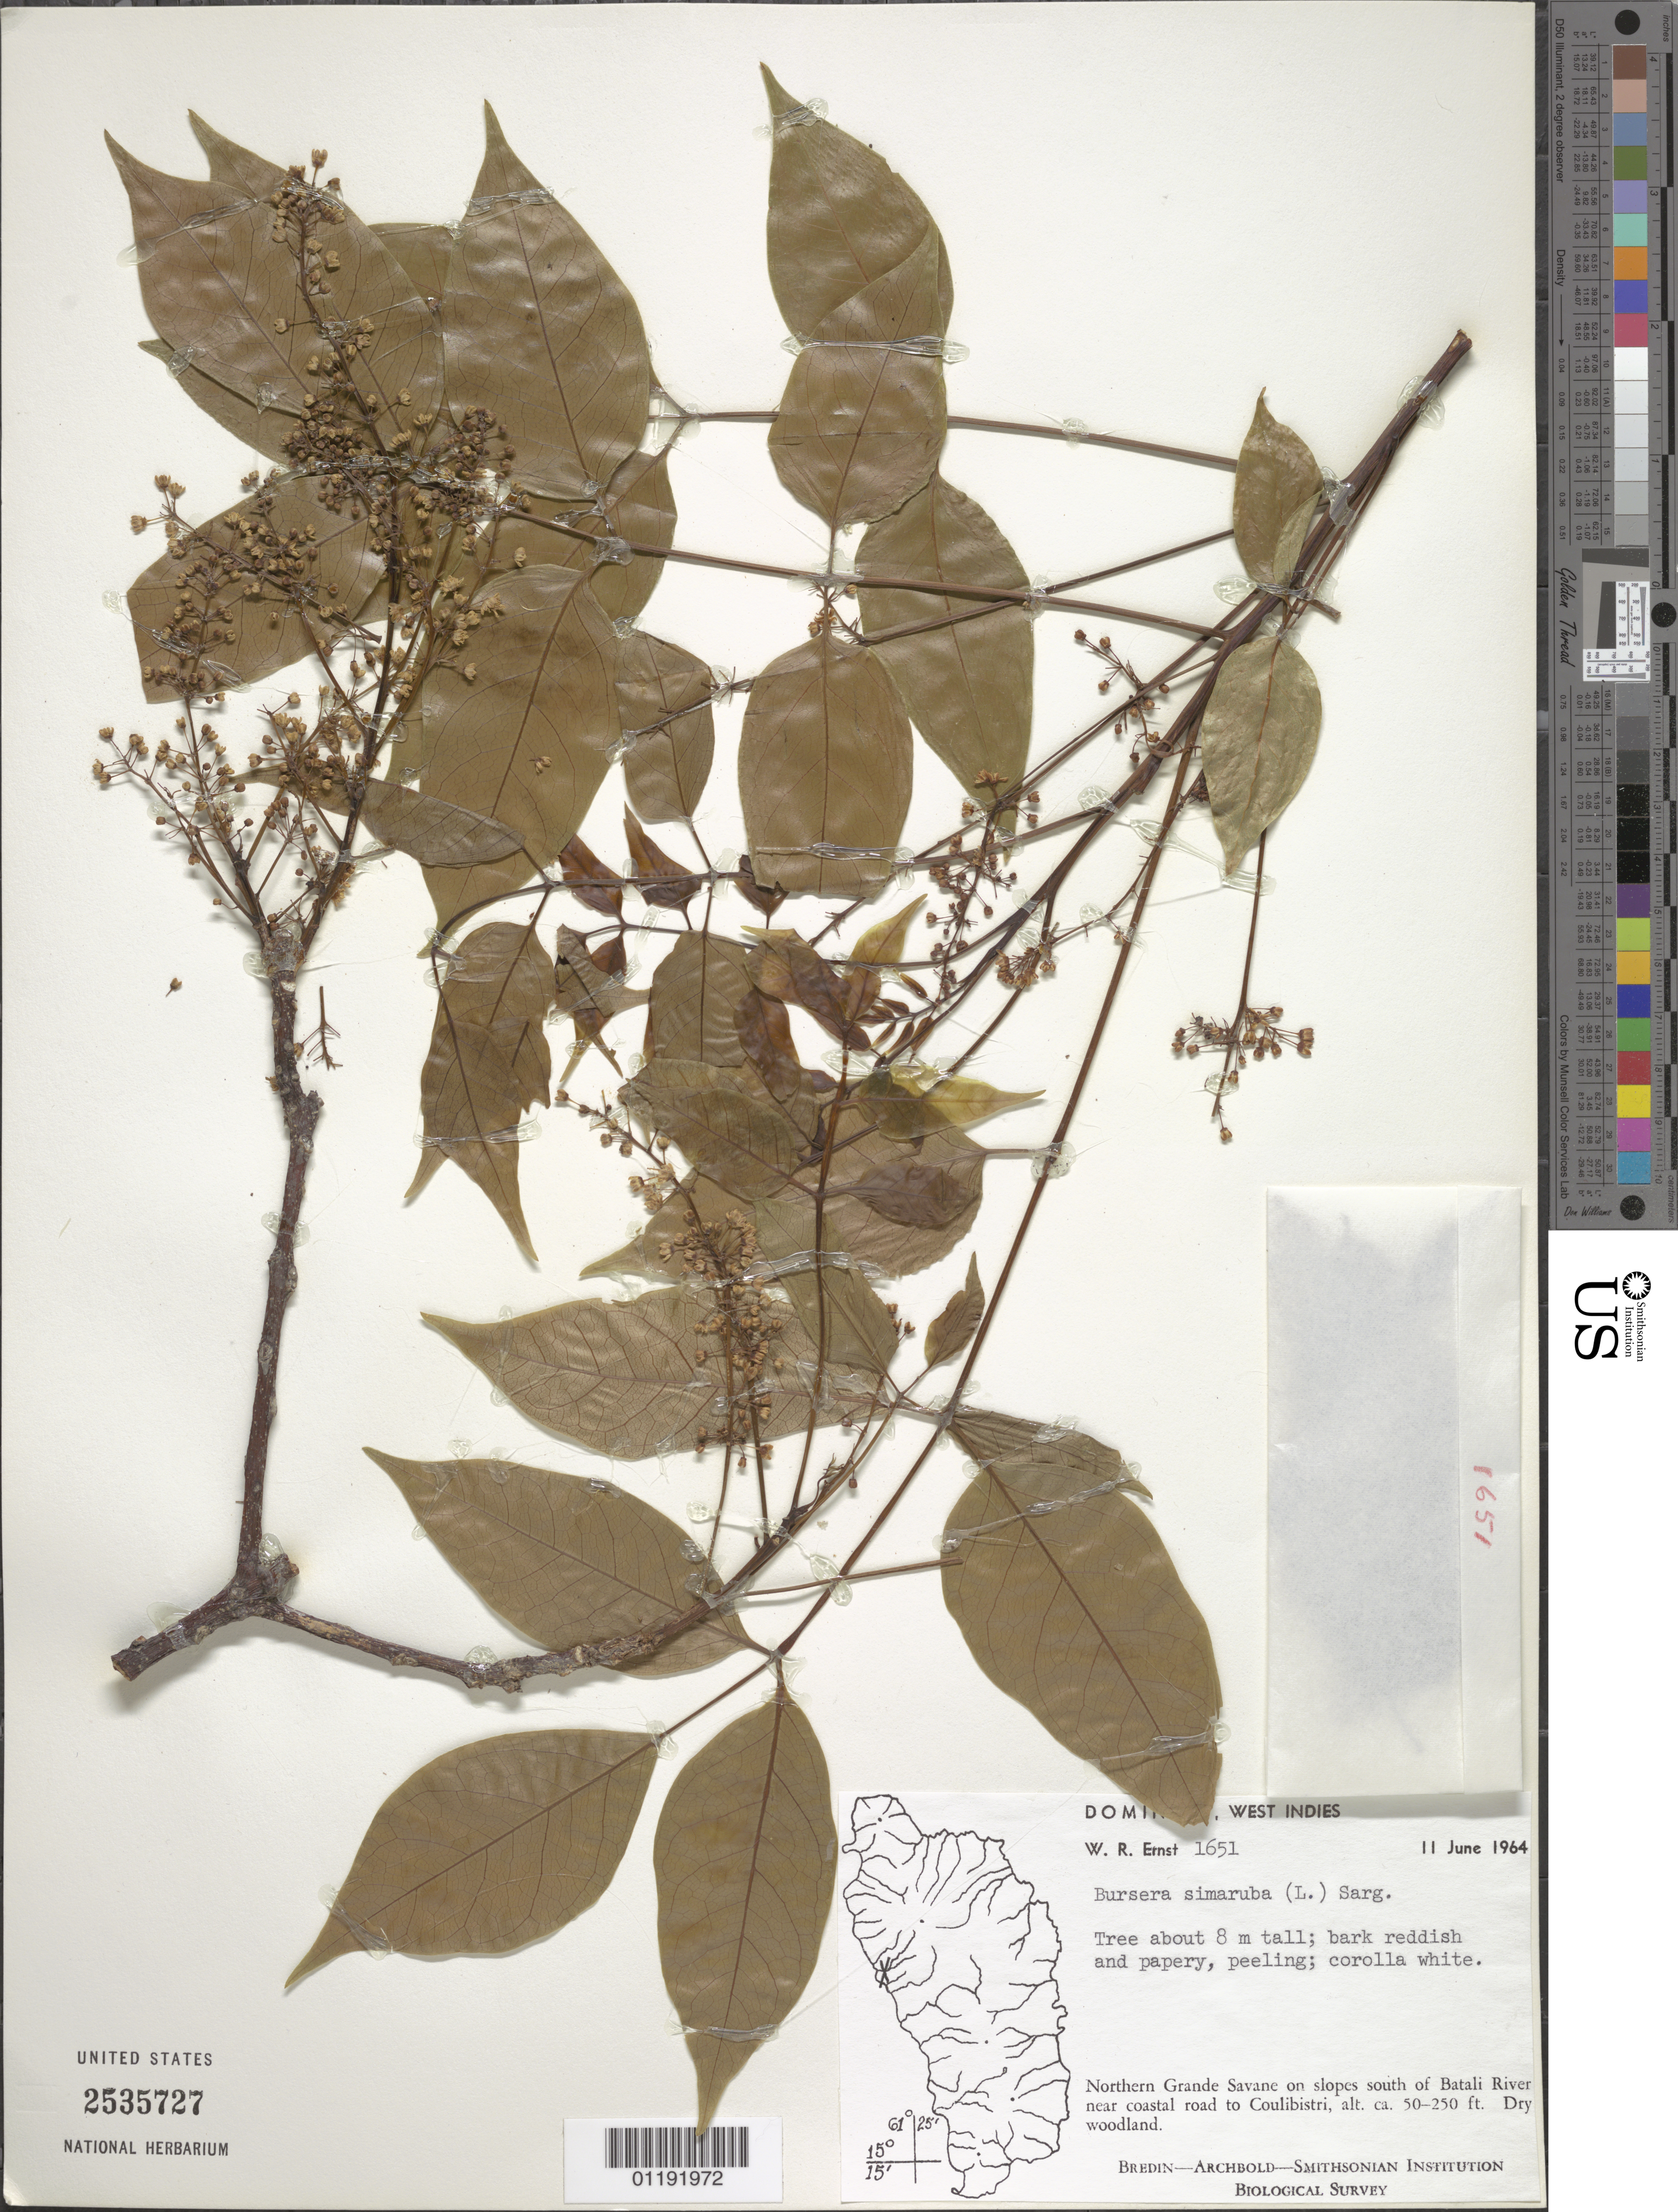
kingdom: Plantae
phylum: Tracheophyta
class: Magnoliopsida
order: Sapindales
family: Burseraceae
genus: Bursera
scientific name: Bursera simaruba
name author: (L.) Sarg.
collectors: W. R. Ernst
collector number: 1651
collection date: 1964-06-11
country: Dominica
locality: Northern Grande Savane on slopes S of Batali River near Coastal rd to Coulibistri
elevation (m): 50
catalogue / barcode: US 2535727